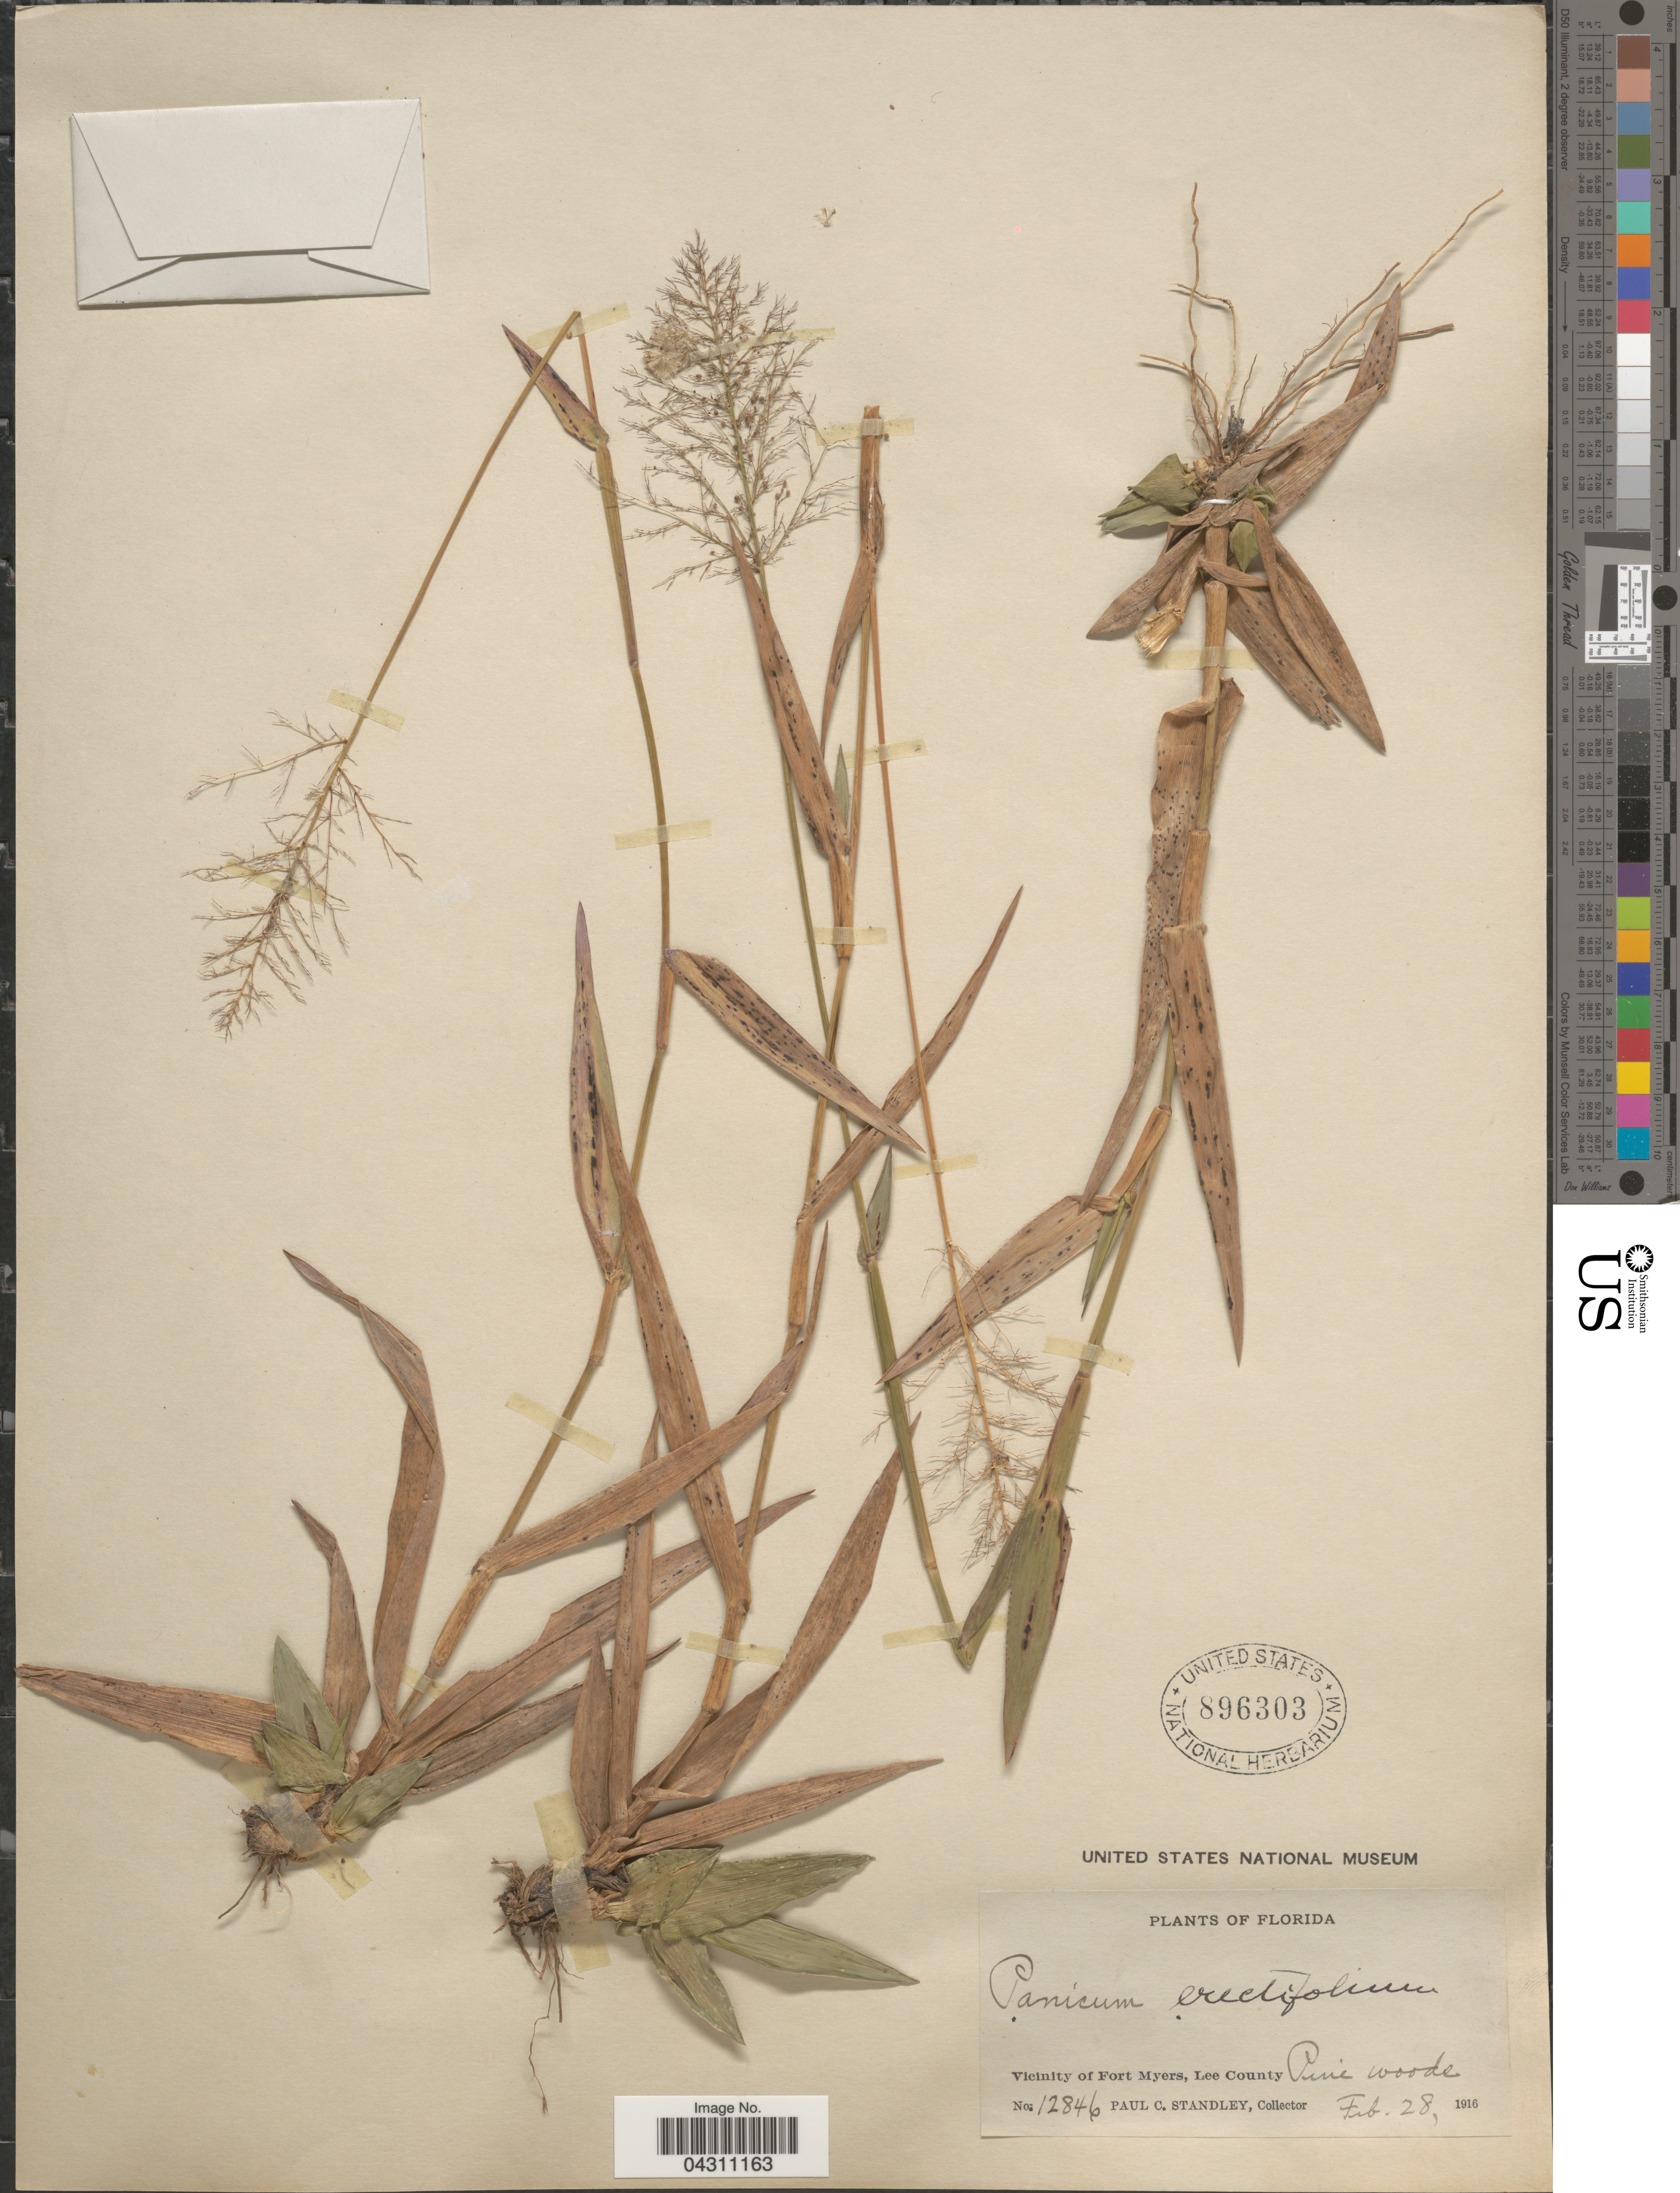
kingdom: Plantae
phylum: Tracheophyta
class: Liliopsida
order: Poales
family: Poaceae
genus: Dichanthelium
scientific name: Dichanthelium sphaerocarpon var. floridanum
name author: (Vasey) Davidse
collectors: J. P. Standley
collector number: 12846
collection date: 1916-02-28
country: United States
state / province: Florida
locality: Vicinity of Fort Myers, Lee County. Pine woods.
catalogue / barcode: US 896303